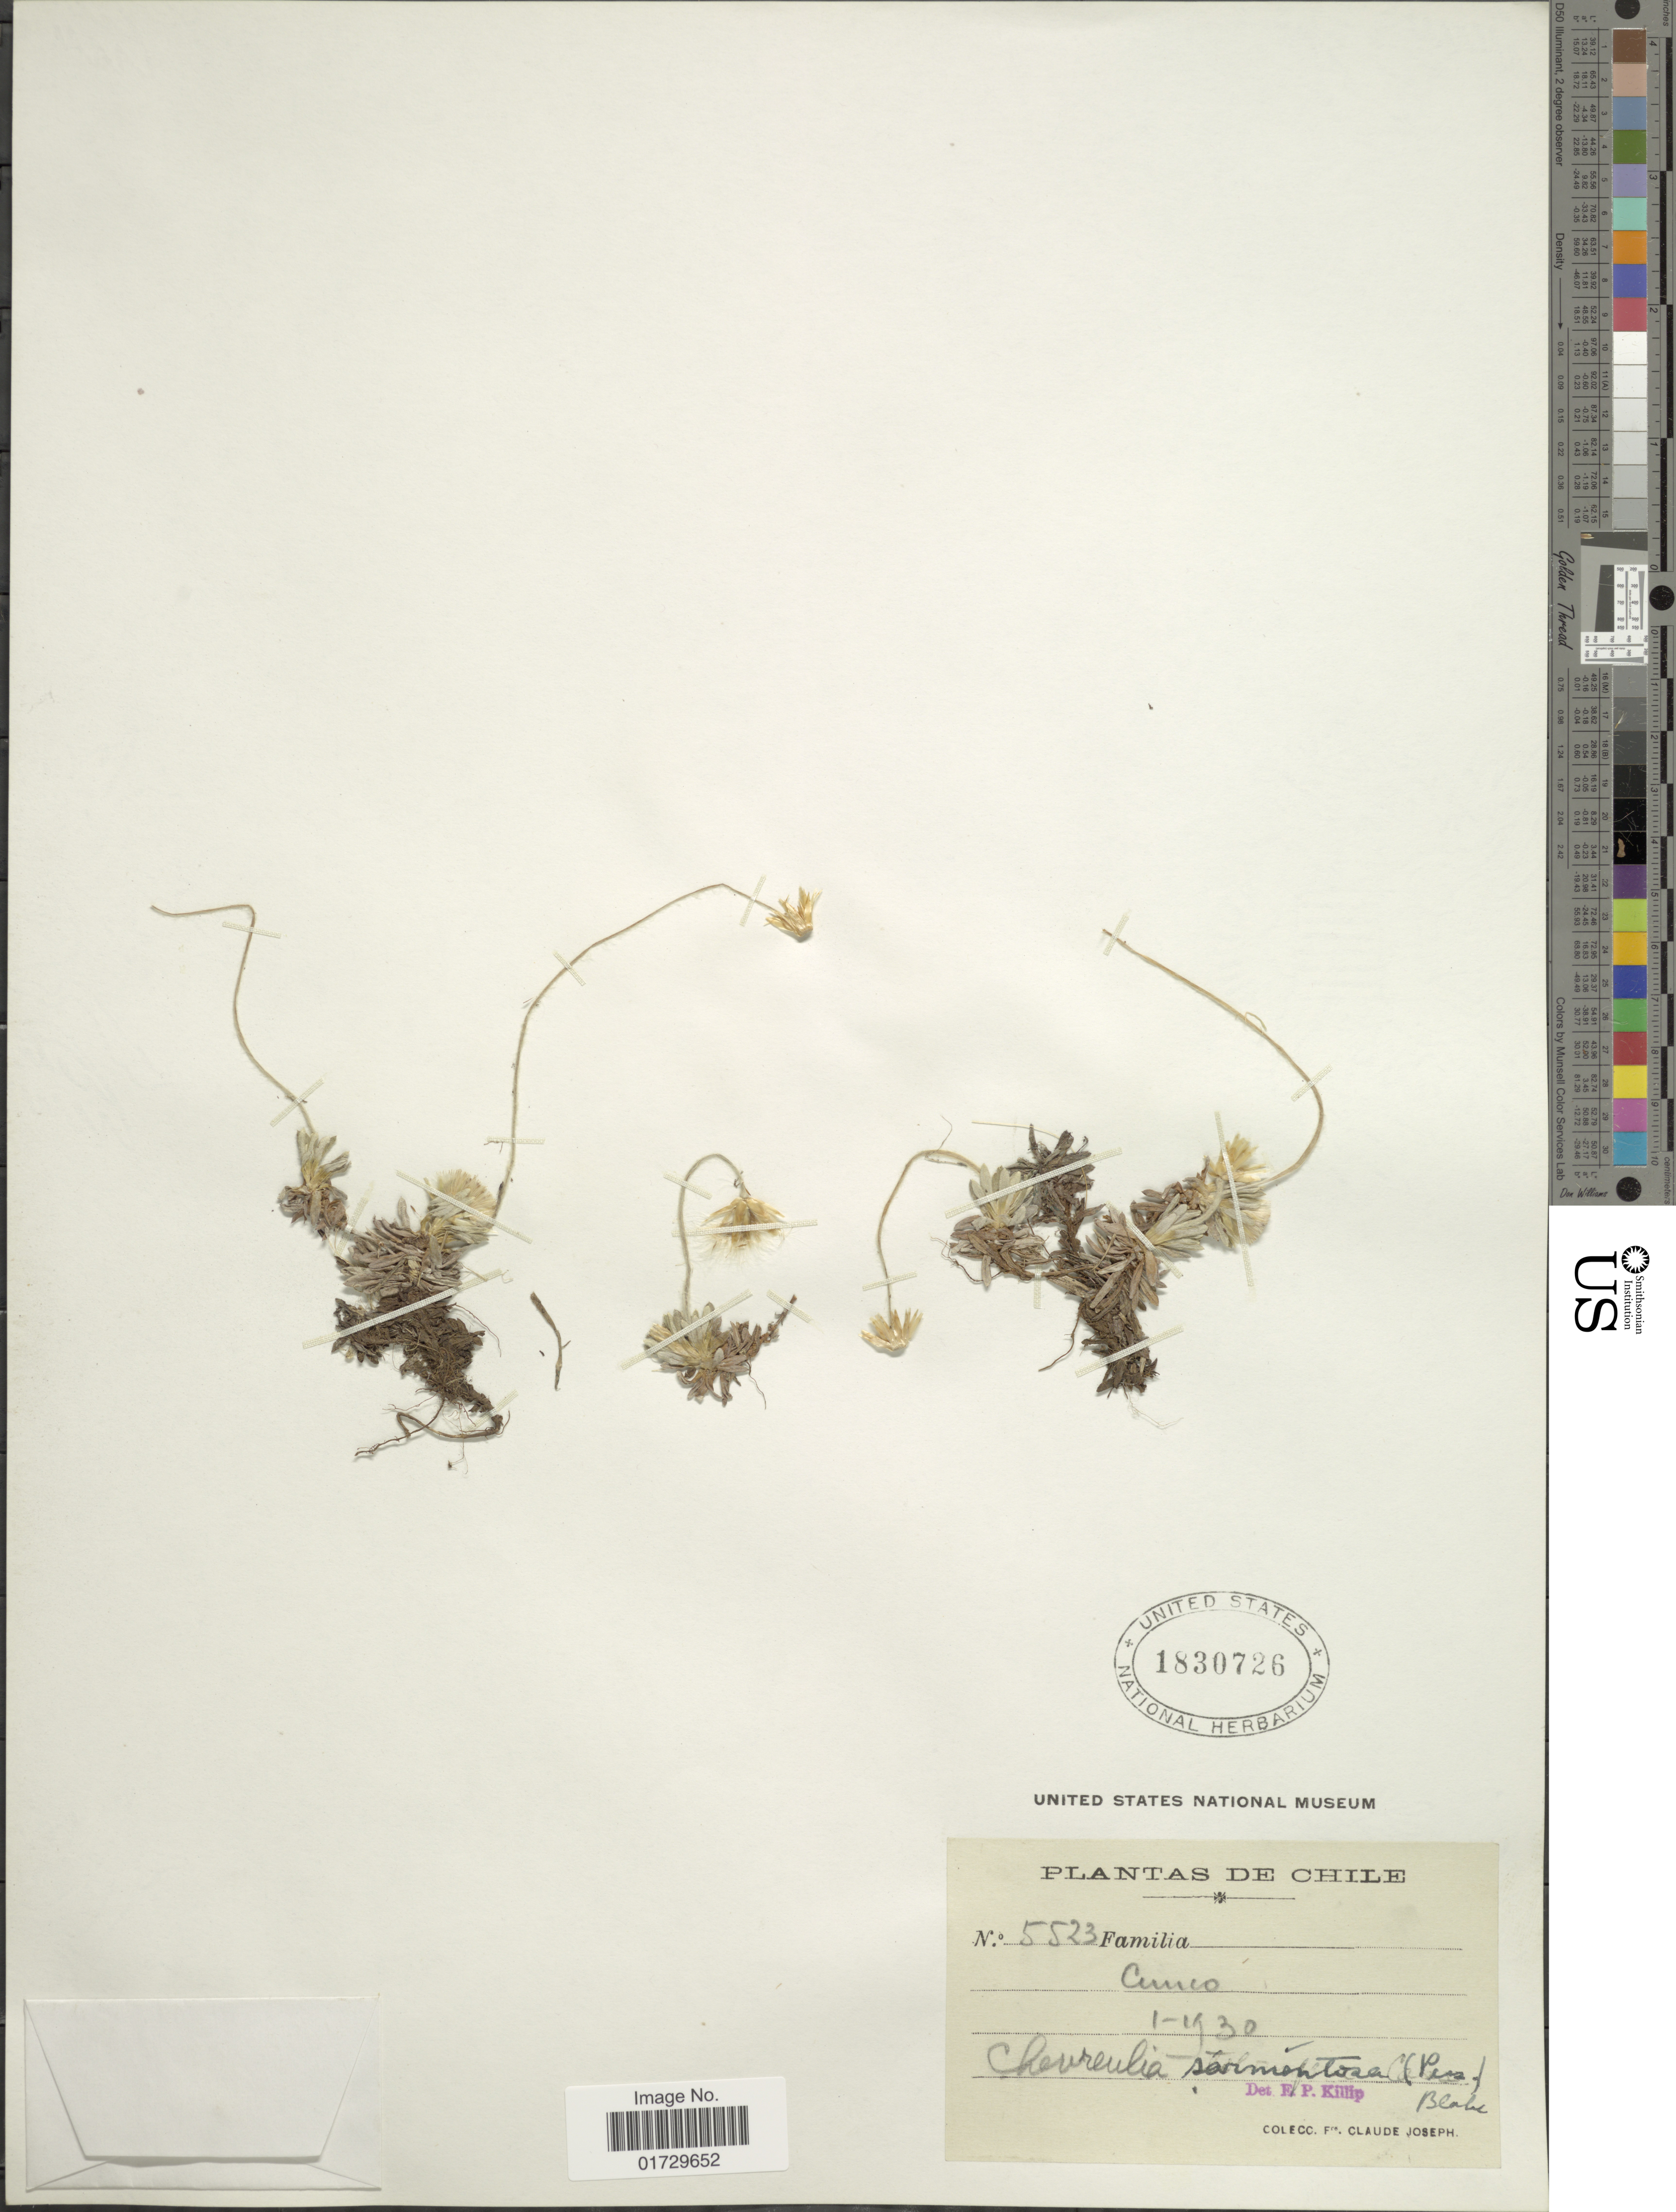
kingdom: Plantae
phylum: Tracheophyta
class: Magnoliopsida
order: Asterales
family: Asteraceae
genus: Chevreulia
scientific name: Chevreulia sarmentosa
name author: (Pers.) S.F. Blake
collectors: Bro. Claude-Joseph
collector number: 5523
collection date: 1930-01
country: Chile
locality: Cunco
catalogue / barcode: US 1830726